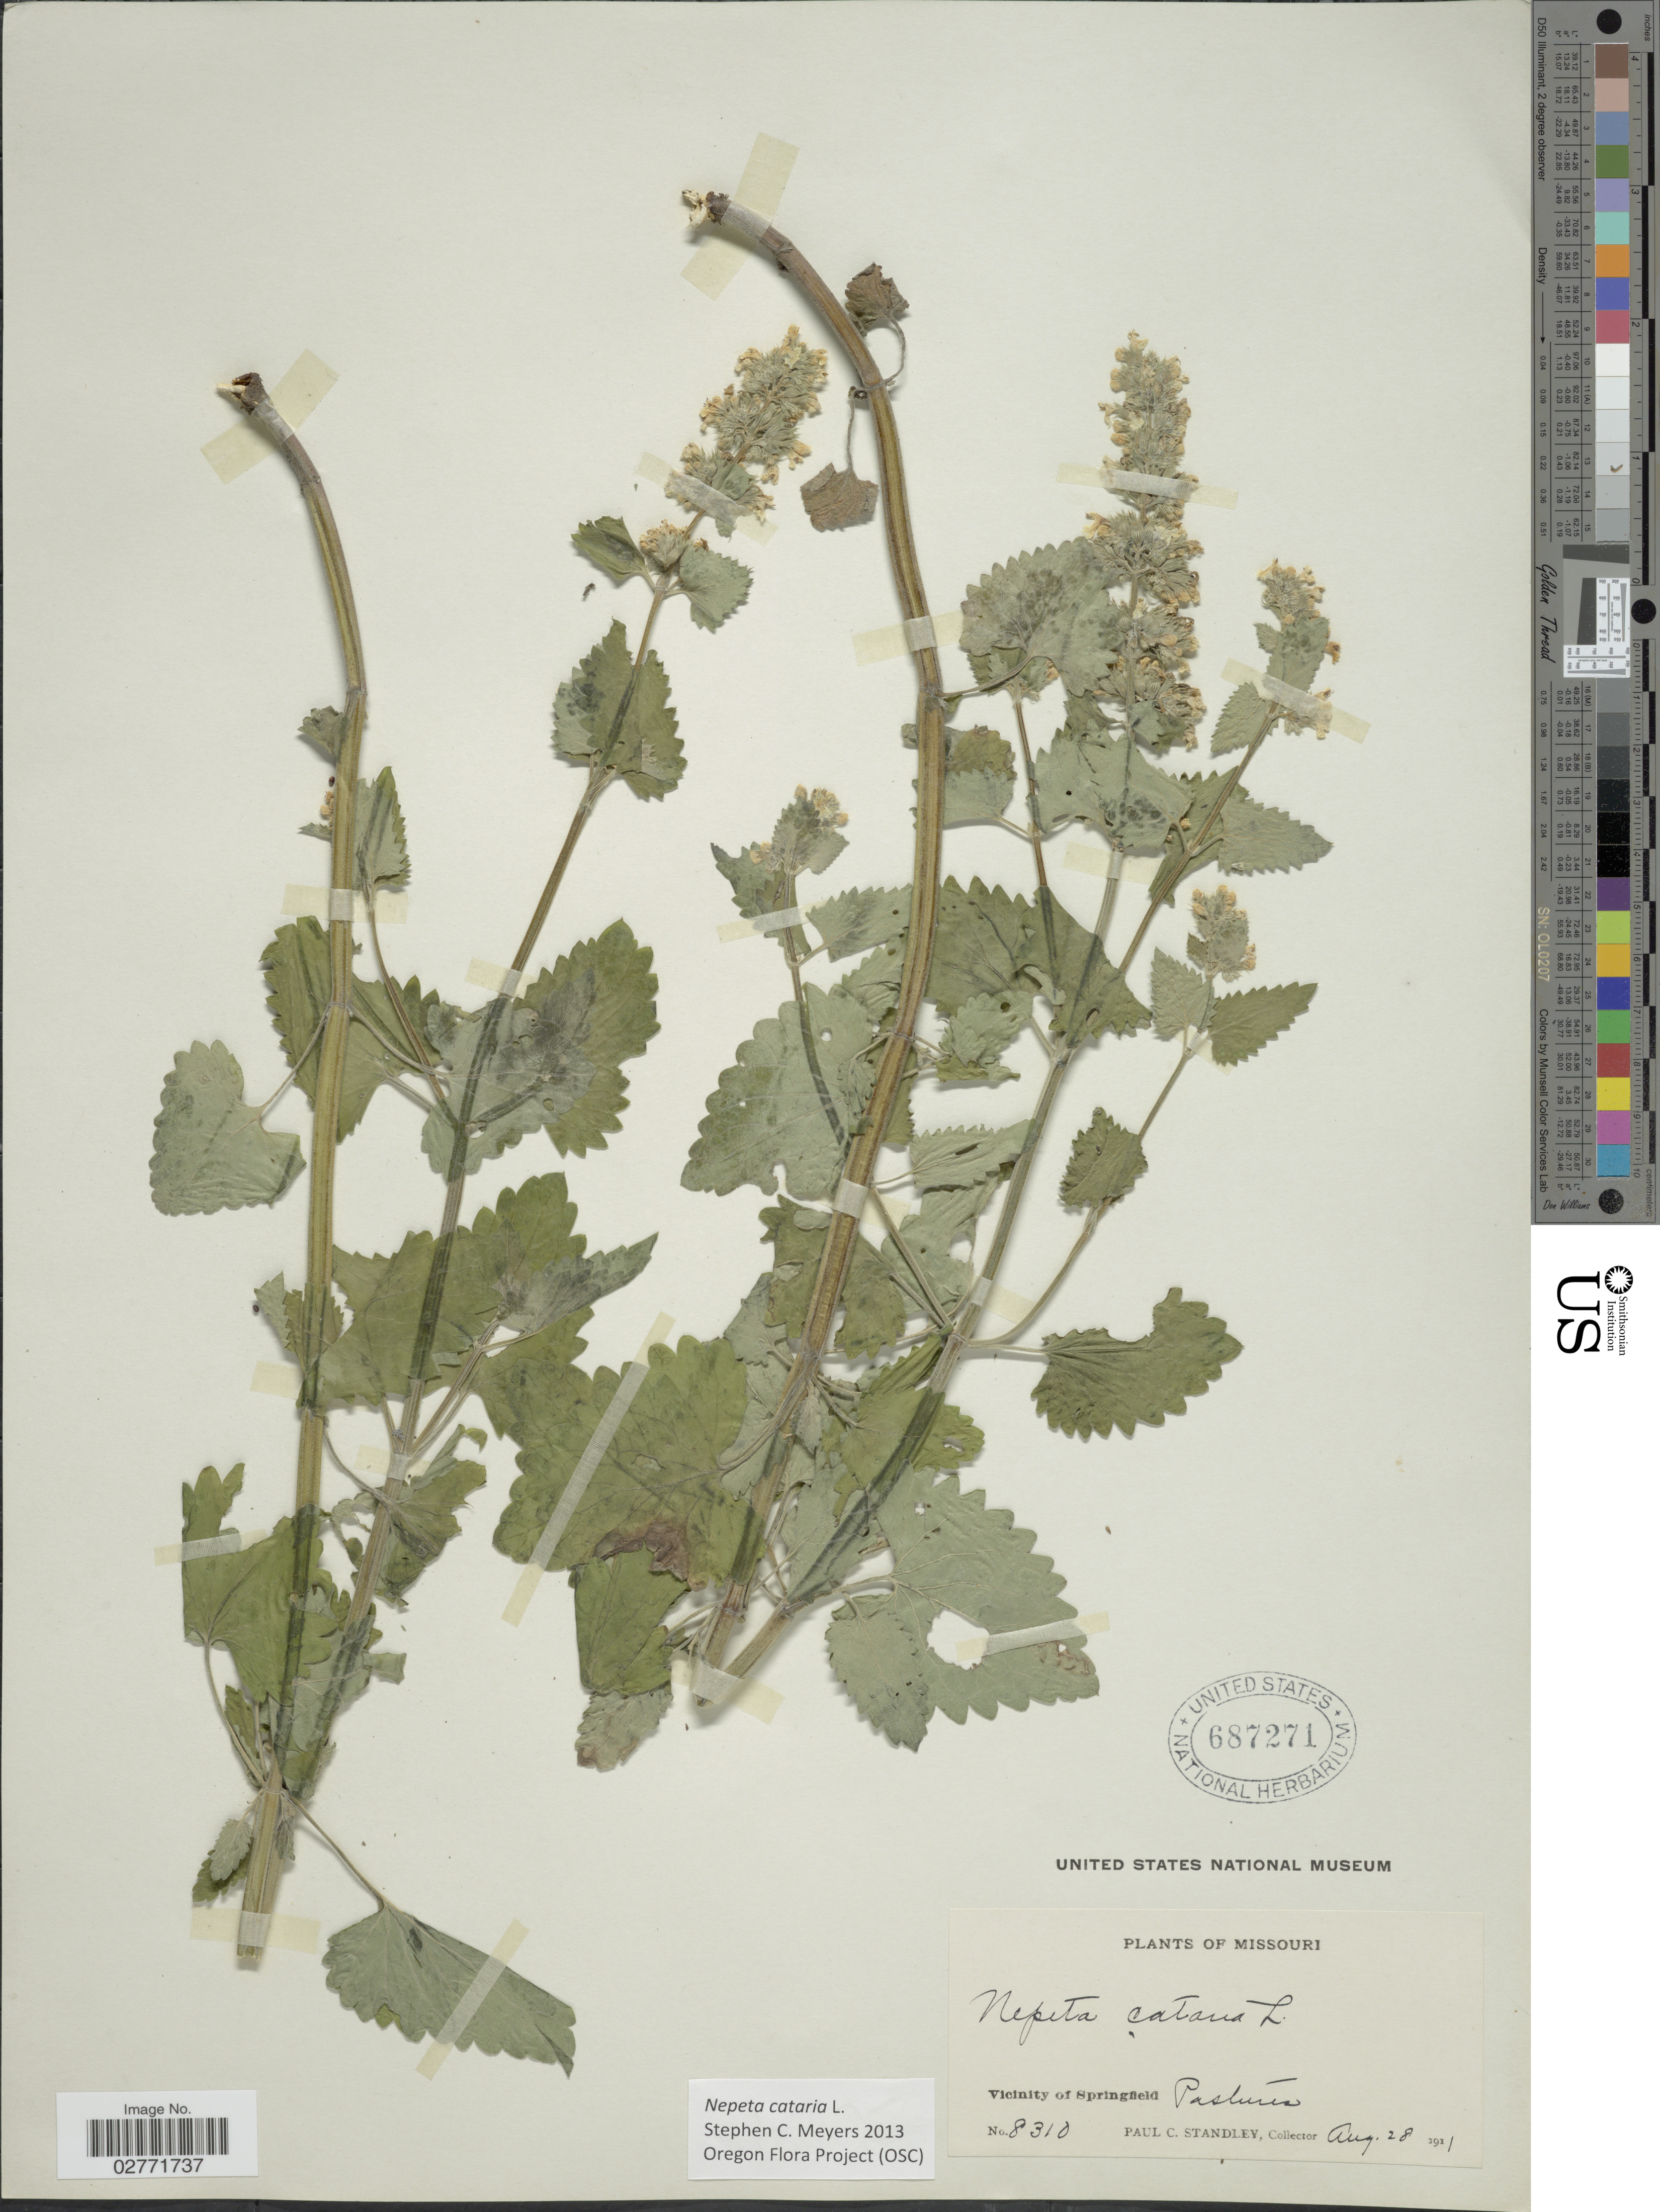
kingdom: Plantae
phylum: Tracheophyta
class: Magnoliopsida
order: Lamiales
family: Lamiaceae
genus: Nepeta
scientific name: Nepeta cataria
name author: L.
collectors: P. C. Standley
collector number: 8310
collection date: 1911-08-28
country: United States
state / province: Missouri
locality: Vicinity of Springfield.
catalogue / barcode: US 687271